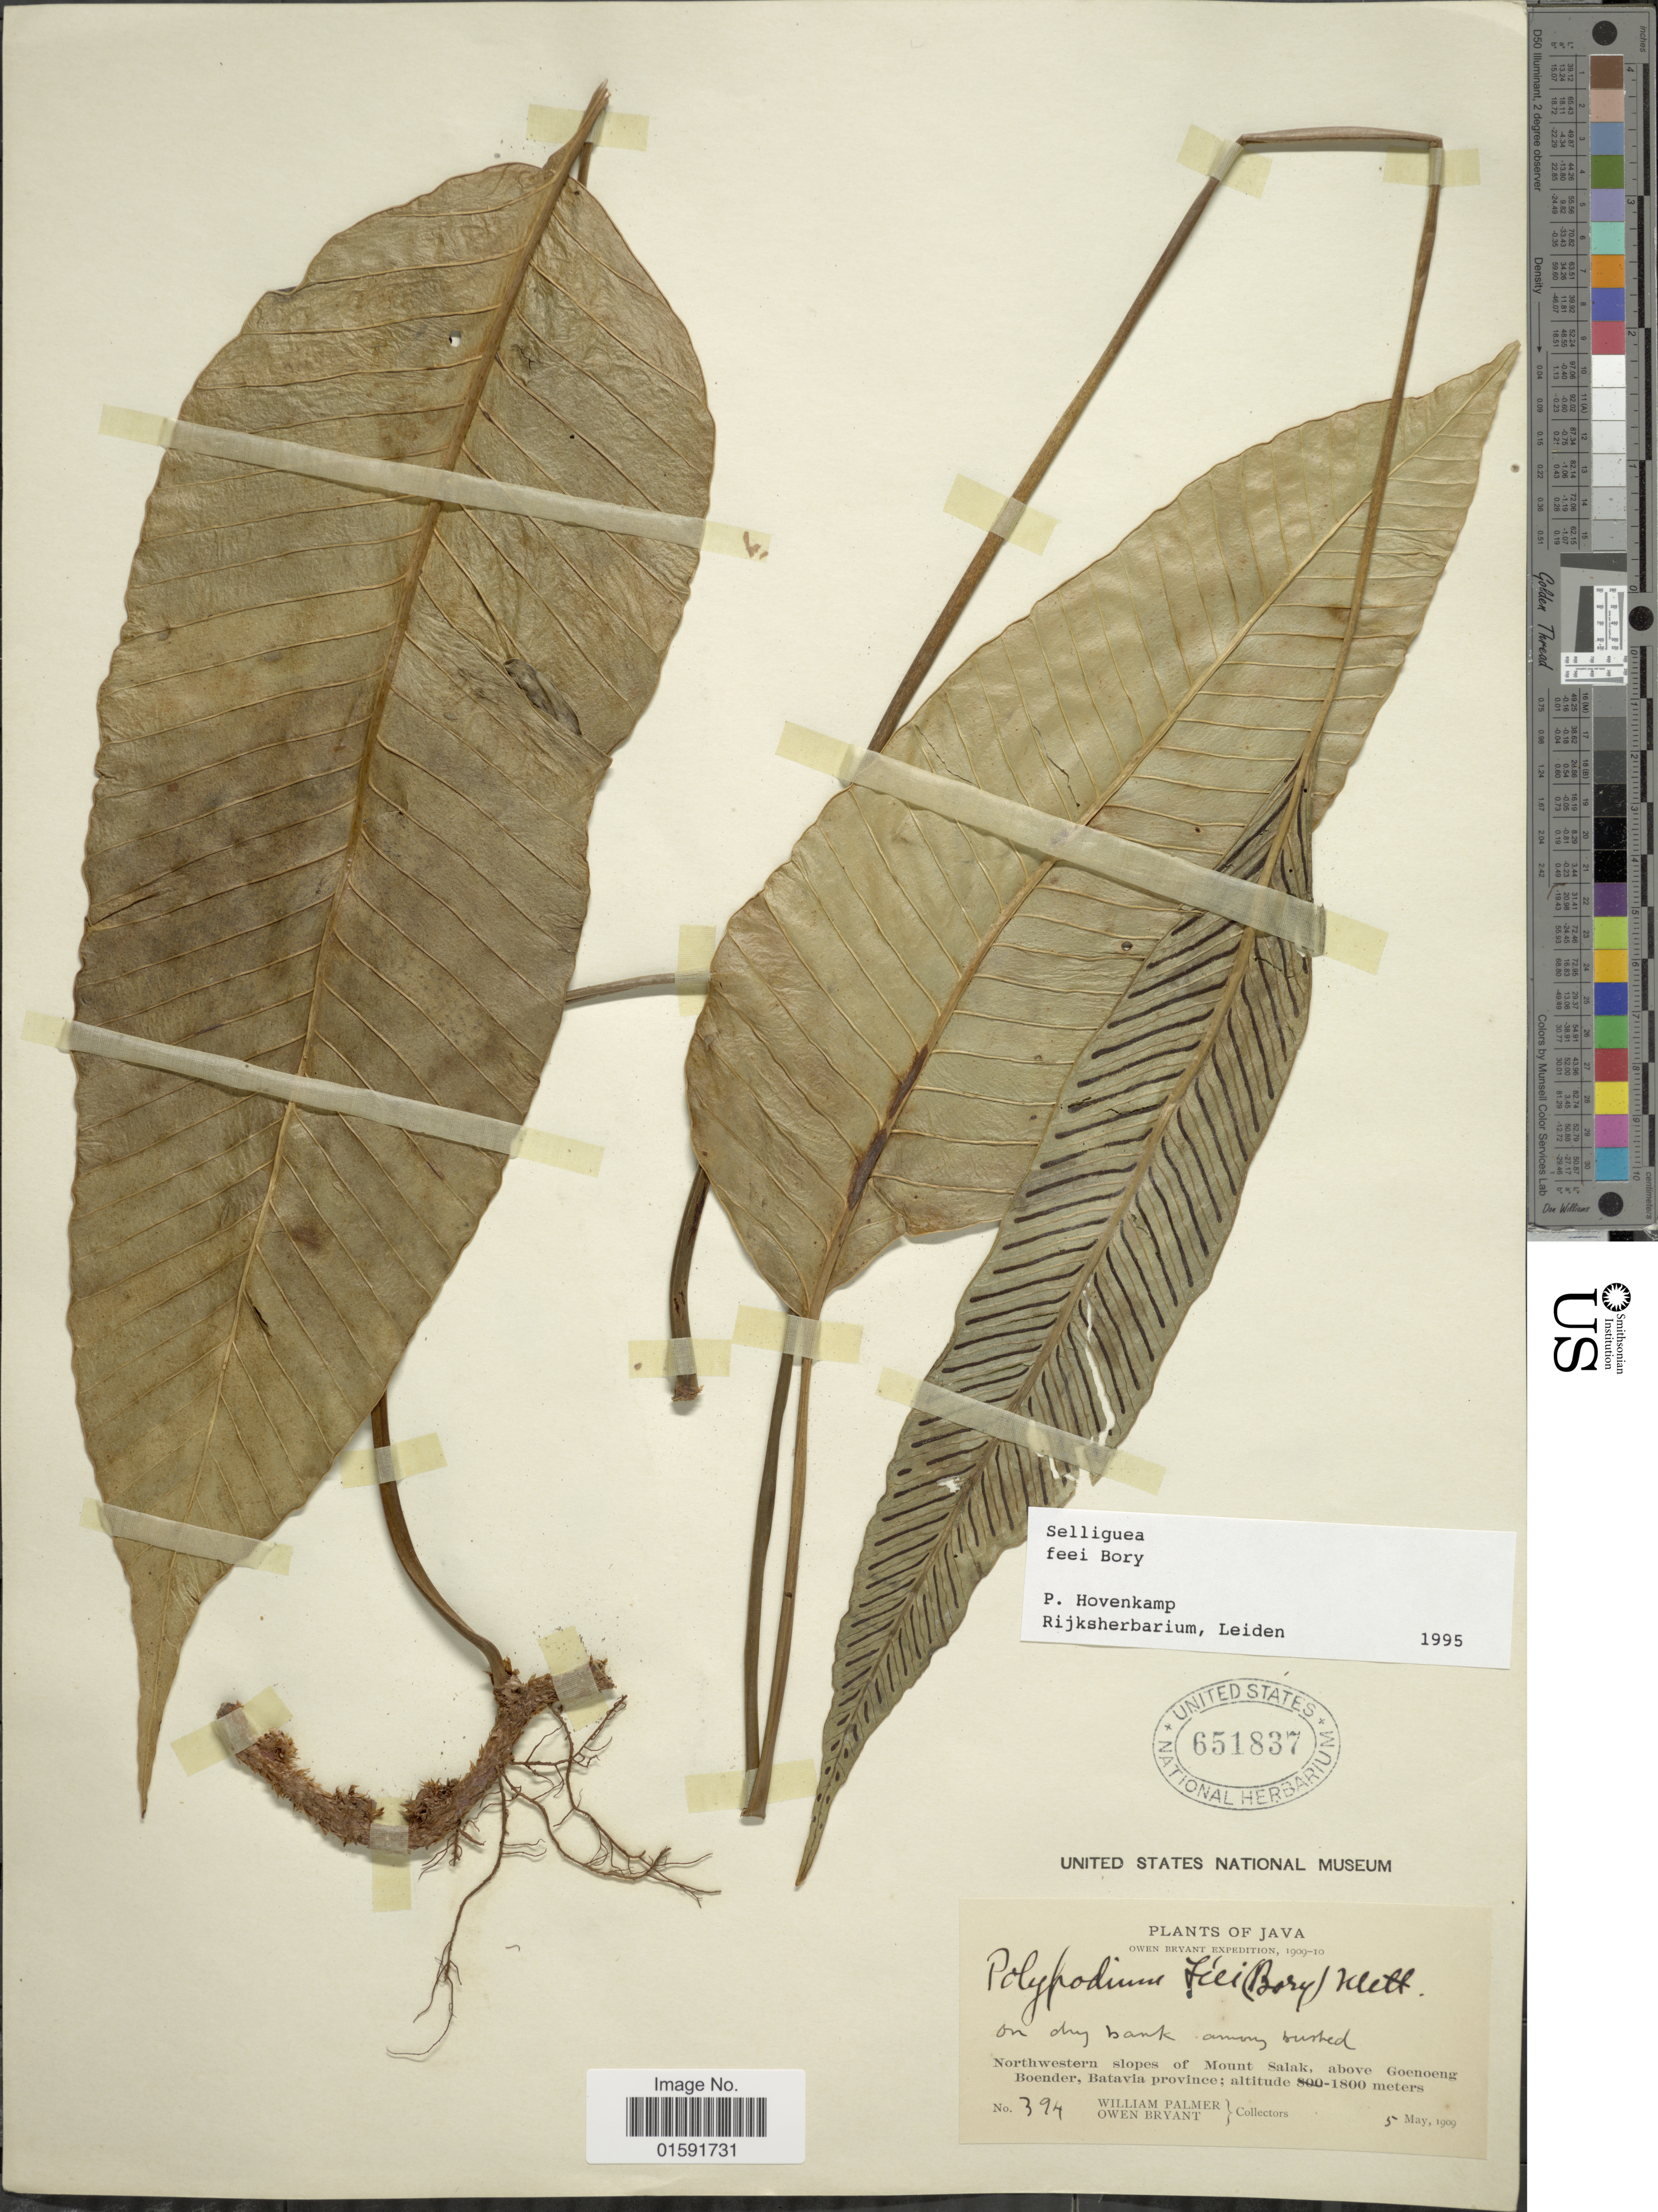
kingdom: Plantae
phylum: Tracheophyta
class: Polypodiopsida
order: Polypodiales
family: Polypodiaceae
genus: Selliguea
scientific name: Selliguea feei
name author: Bory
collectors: W. Palmer & O. Bryant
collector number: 394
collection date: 1909-05-05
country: Indonesia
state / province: Java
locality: Northwestern slopes of Mount Salak, Above Goenoeng Boender, Batavia Province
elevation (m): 1800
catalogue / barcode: US 651837